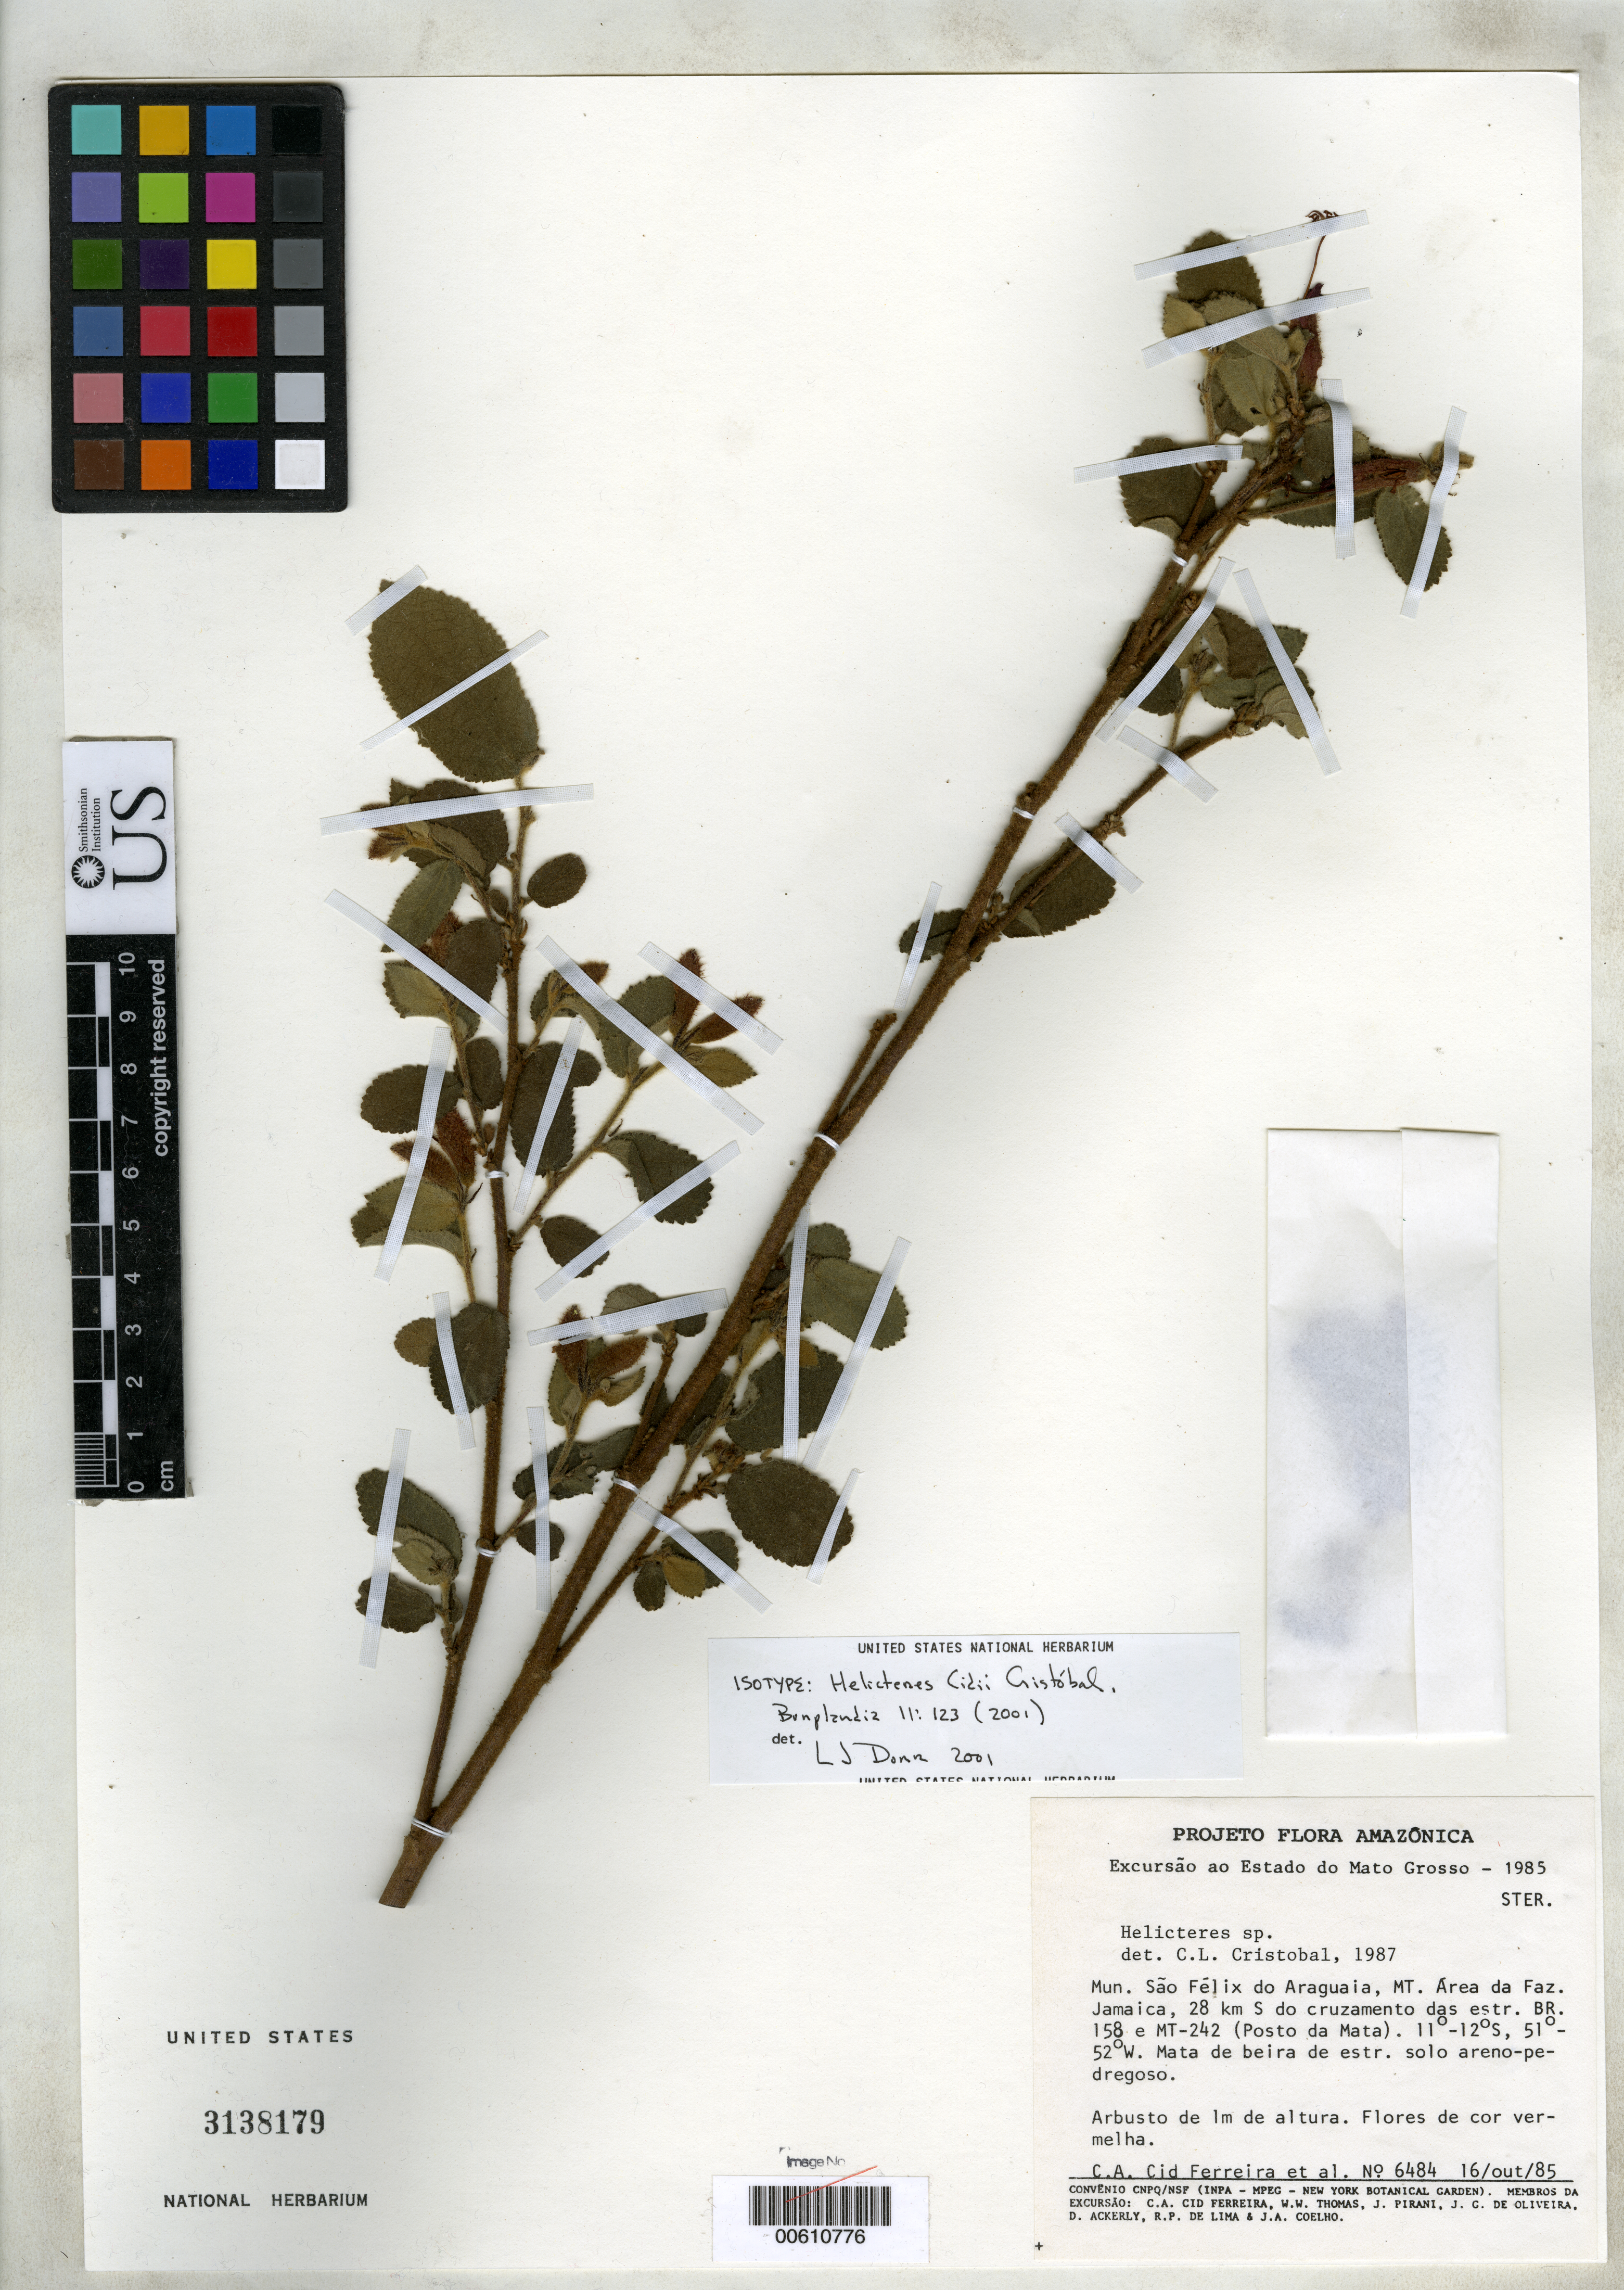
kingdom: Plantae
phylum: Tracheophyta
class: Magnoliopsida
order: Malvales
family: Malvaceae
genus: Helicteres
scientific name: Helicteres cidii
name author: Cristóbal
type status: Isotype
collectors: C. A. Cid Ferreira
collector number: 6484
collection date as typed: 16 Oct 1985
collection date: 1985-10-16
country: Brazil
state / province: Mato Grosso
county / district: São Félix de Araguaia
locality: Area da Faz. Jamaica.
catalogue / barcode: US 3138179